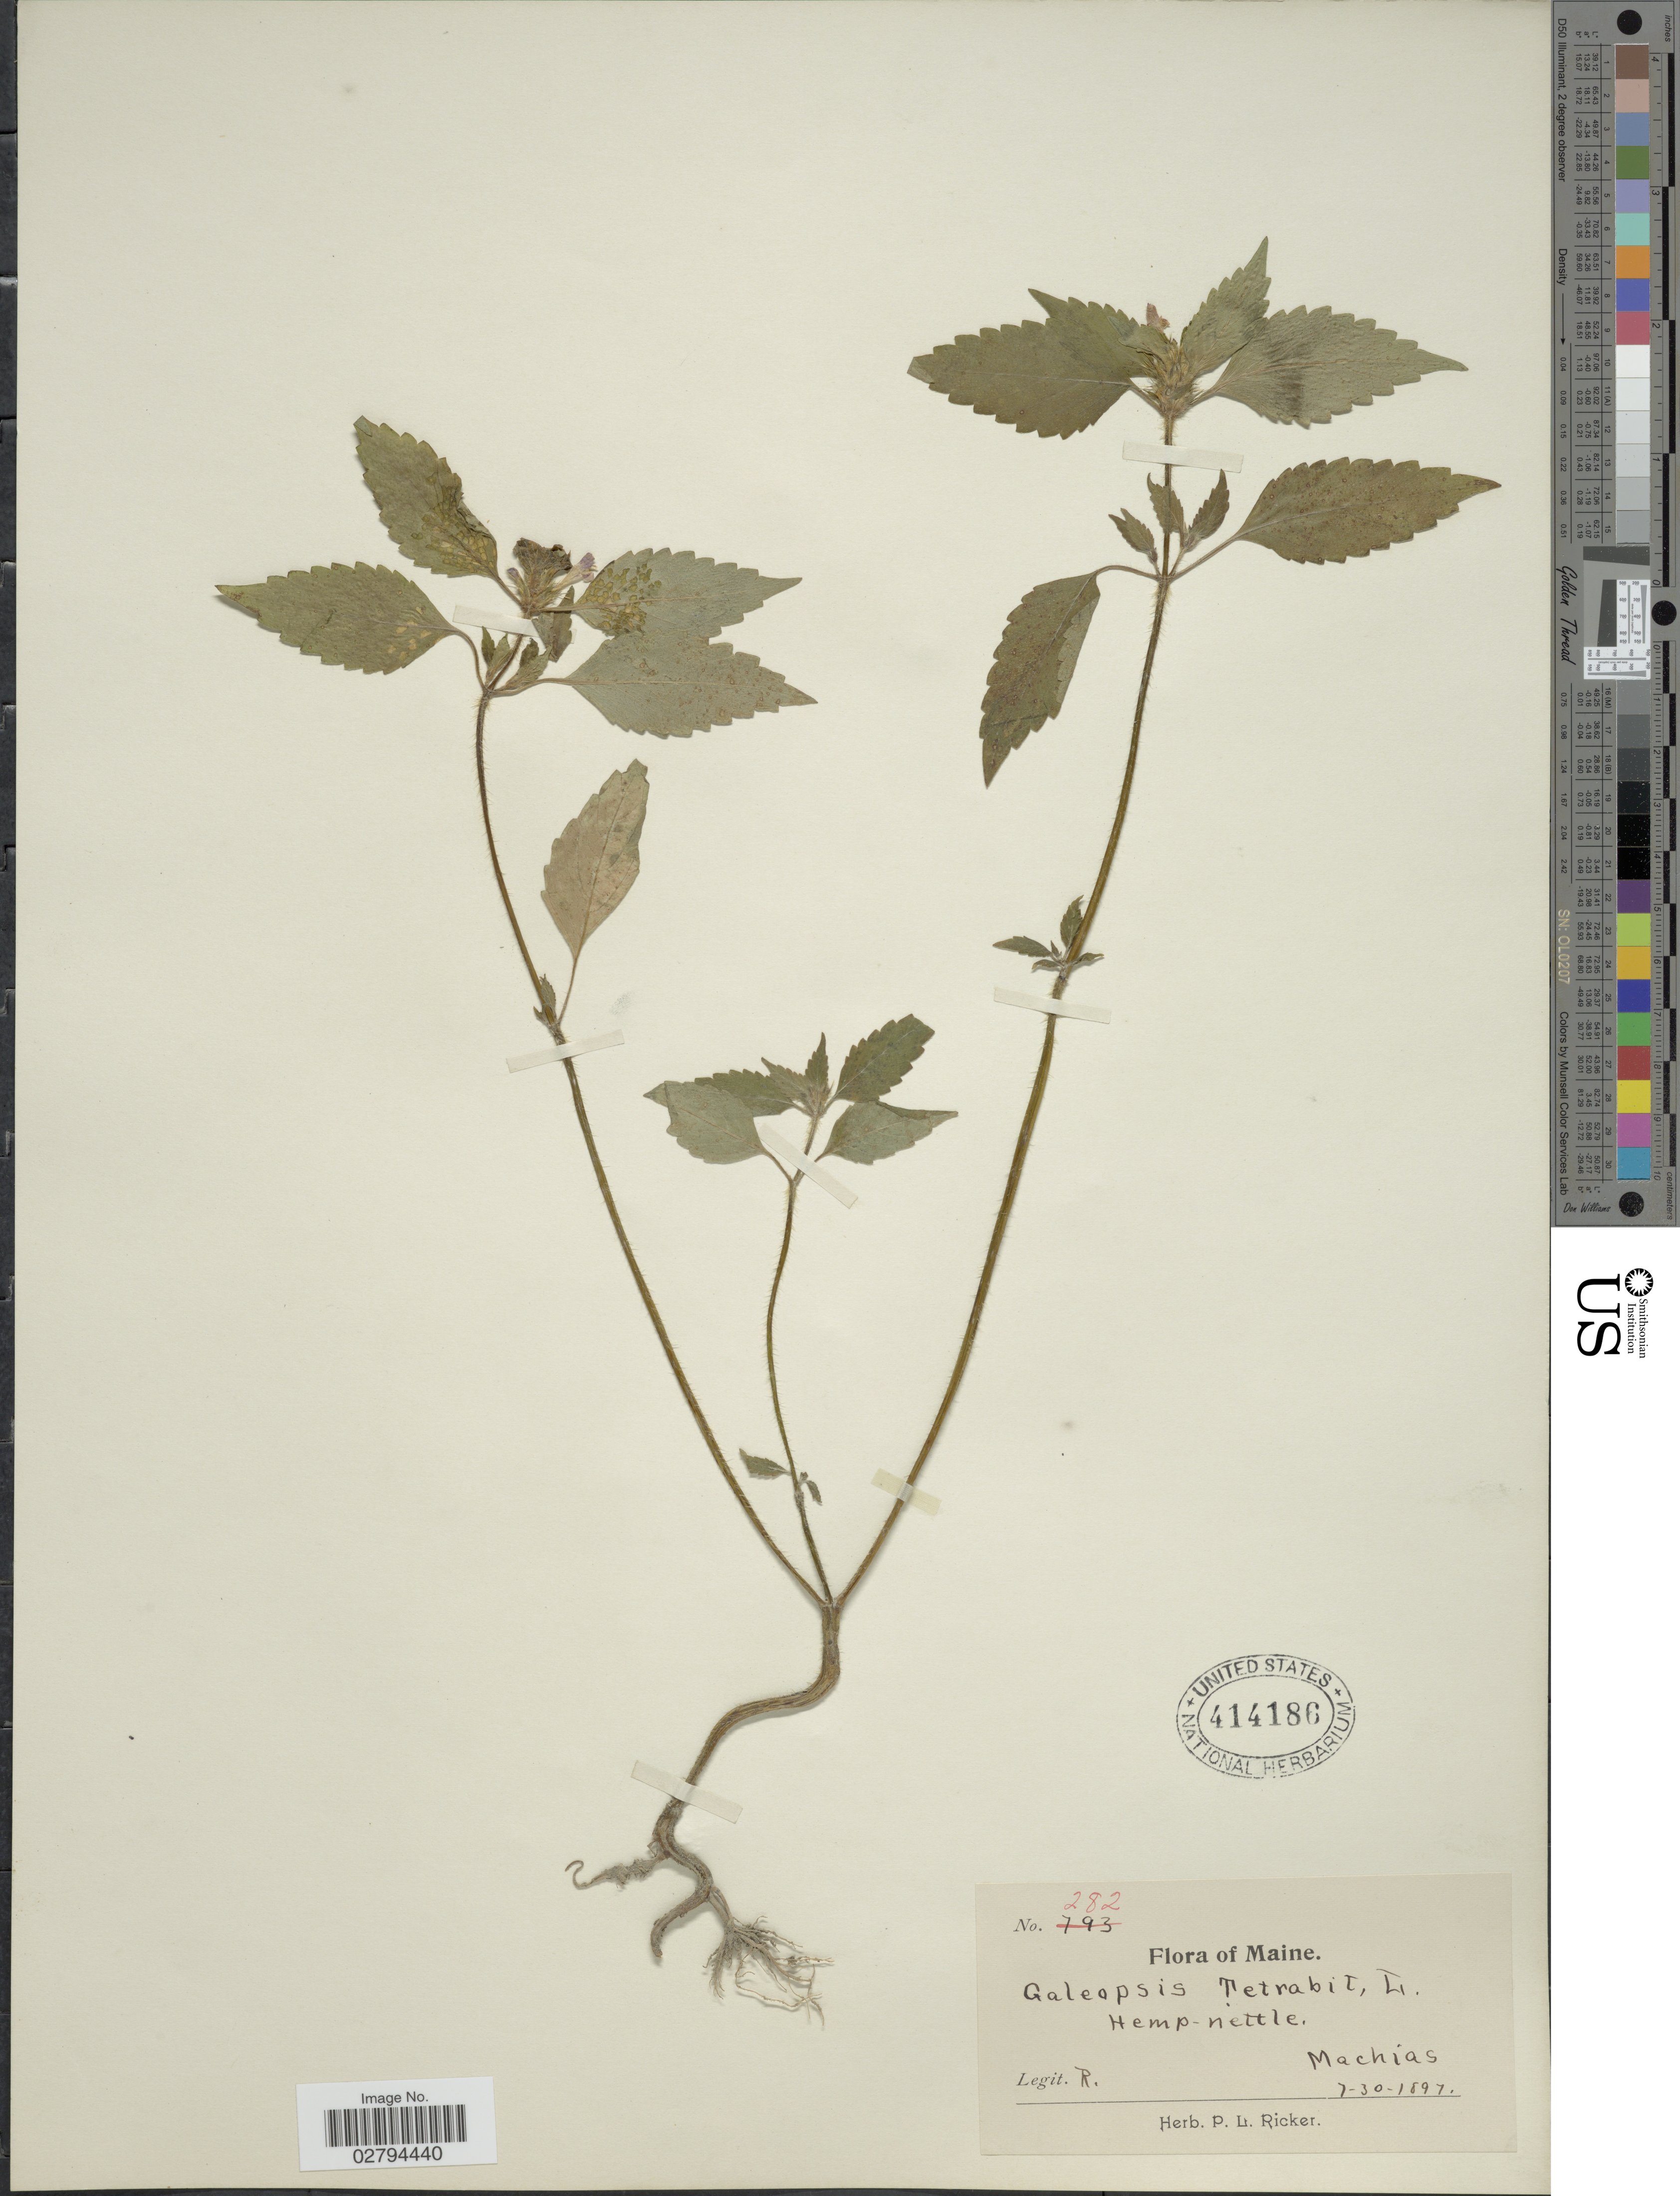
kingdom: Plantae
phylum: Tracheophyta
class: Magnoliopsida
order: Lamiales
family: Lamiaceae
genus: Galeopsis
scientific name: Galeopsis tetrahit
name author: L.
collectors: P. Ricker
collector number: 282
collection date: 1897-07-30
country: United States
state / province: Maine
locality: Machias.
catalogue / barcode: US 414186